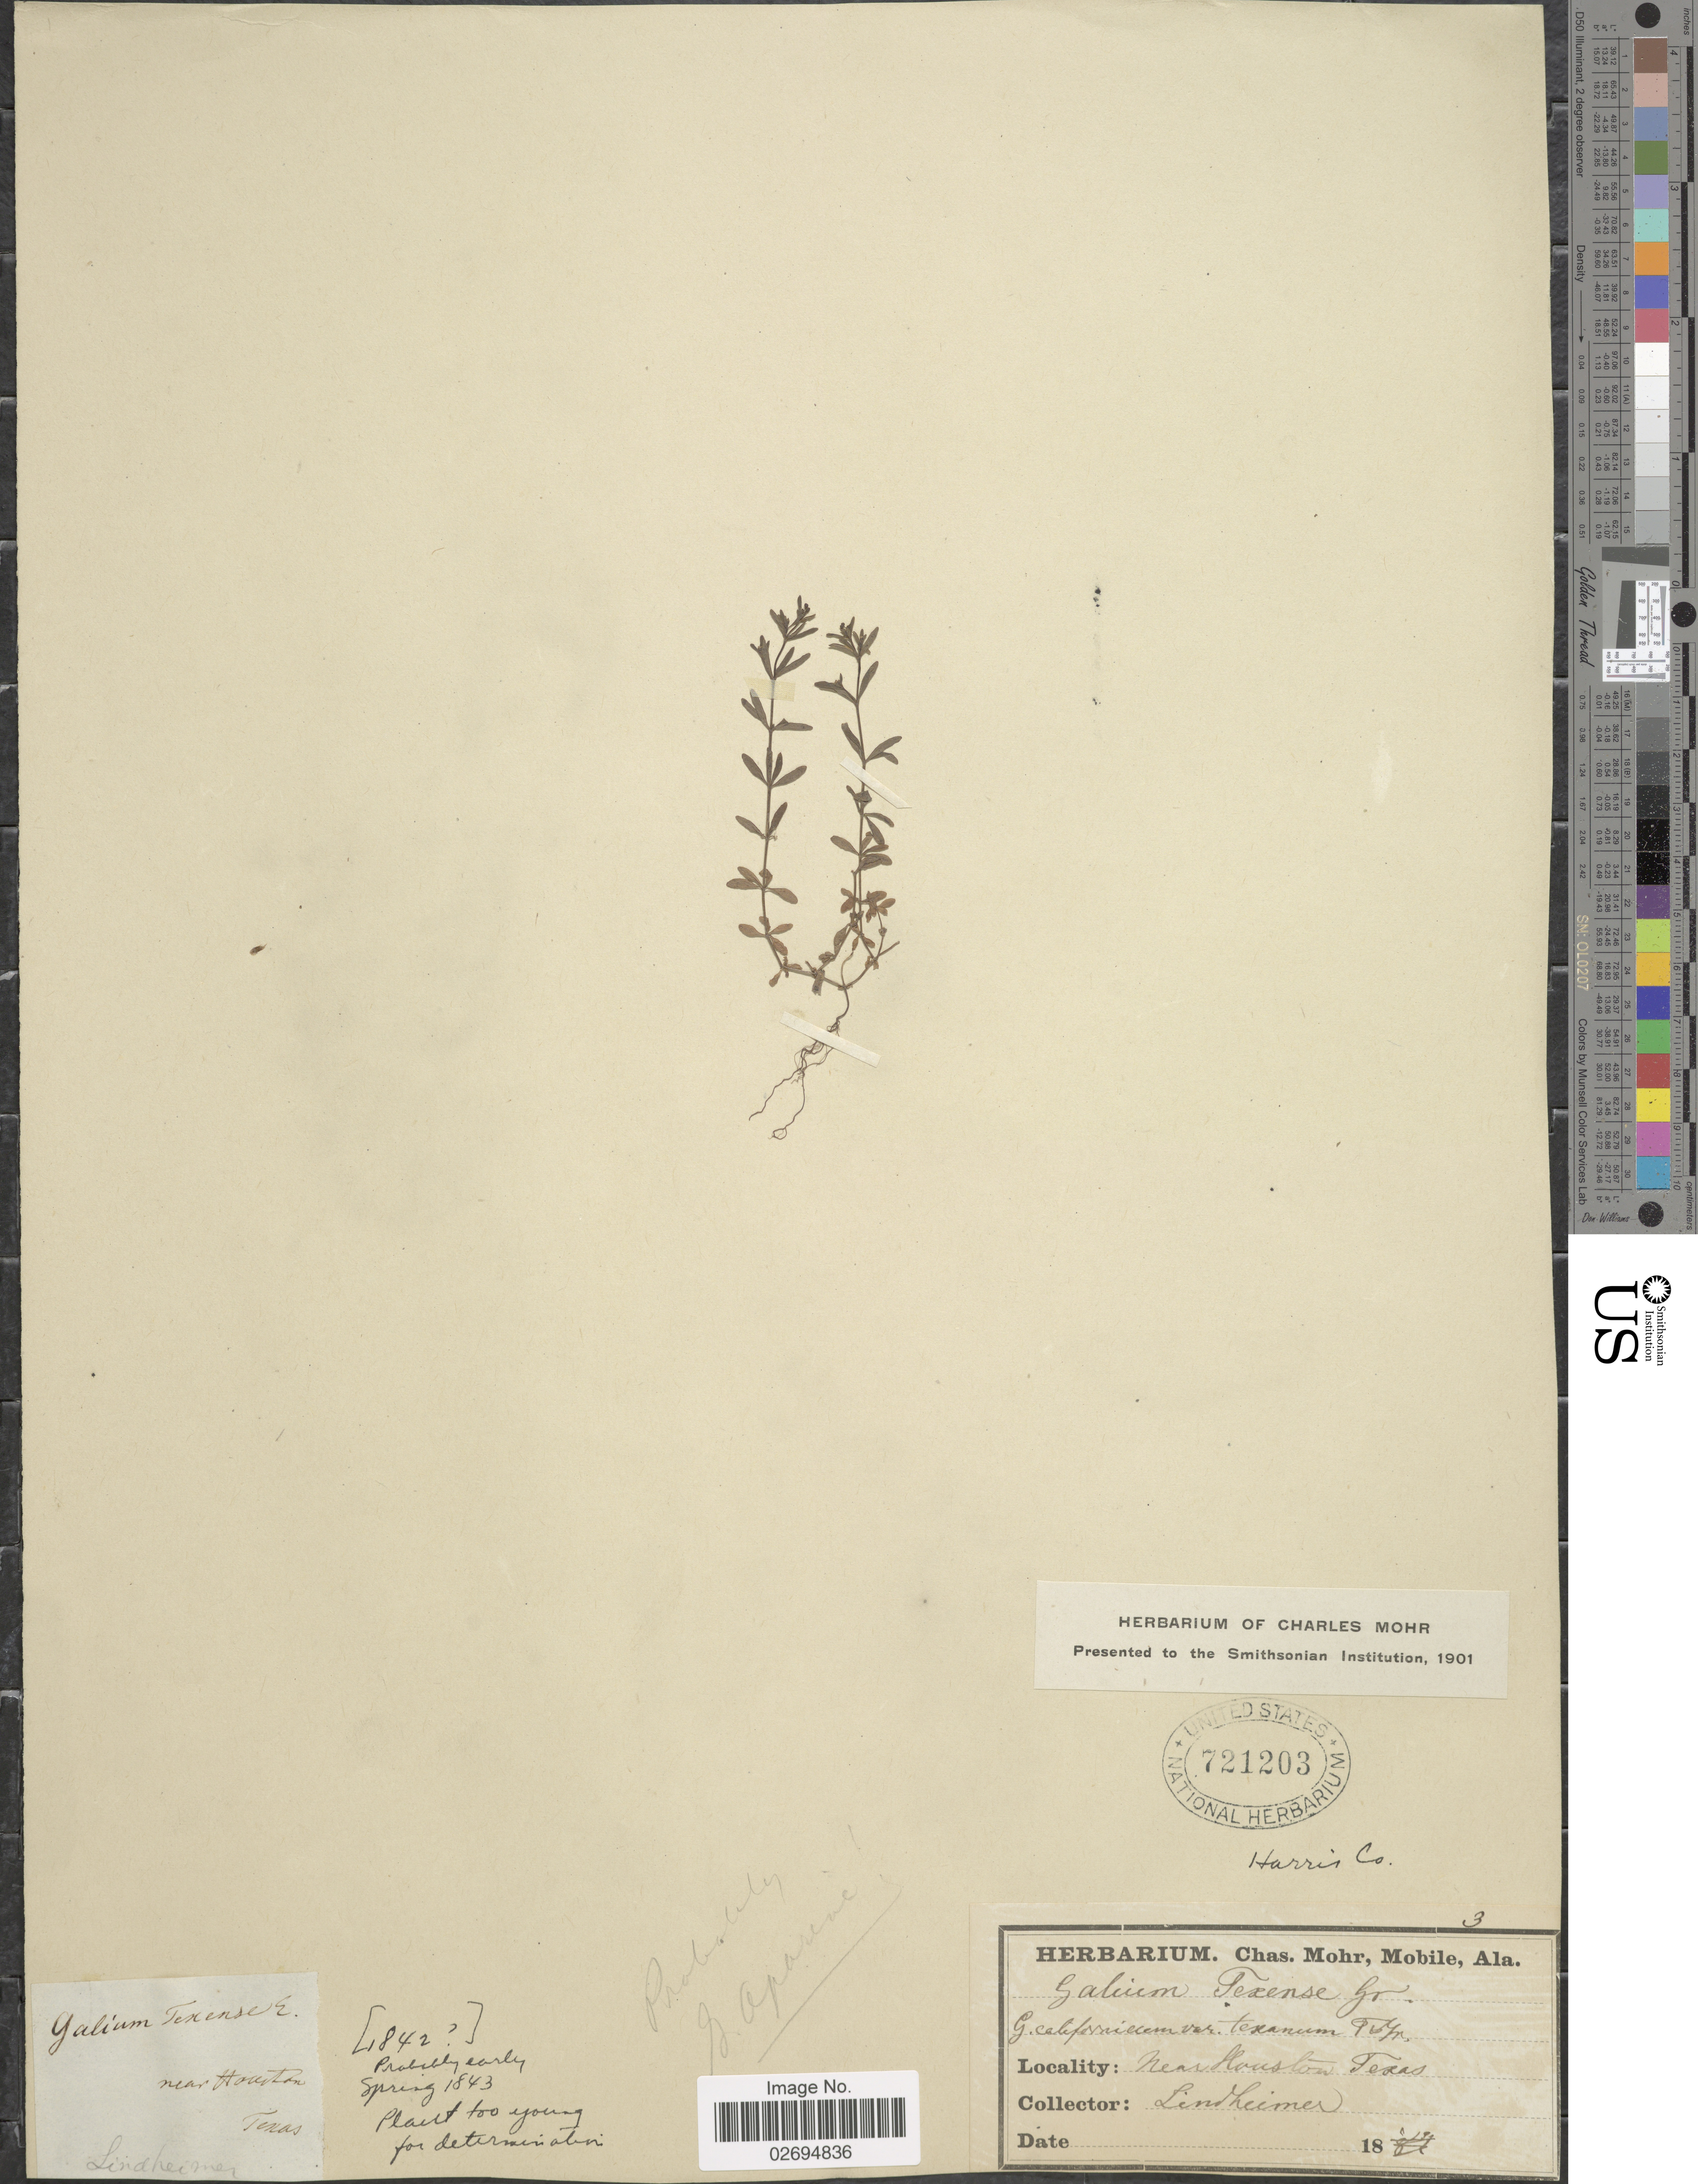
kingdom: Plantae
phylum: Tracheophyta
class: Magnoliopsida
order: Gentianales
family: Rubiaceae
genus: Galium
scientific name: Galium virgatum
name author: Nutt.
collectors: F. J. Lindheimer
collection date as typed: Spring 1843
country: United States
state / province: Texas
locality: Near Houston, Harris Co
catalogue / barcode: US 721203